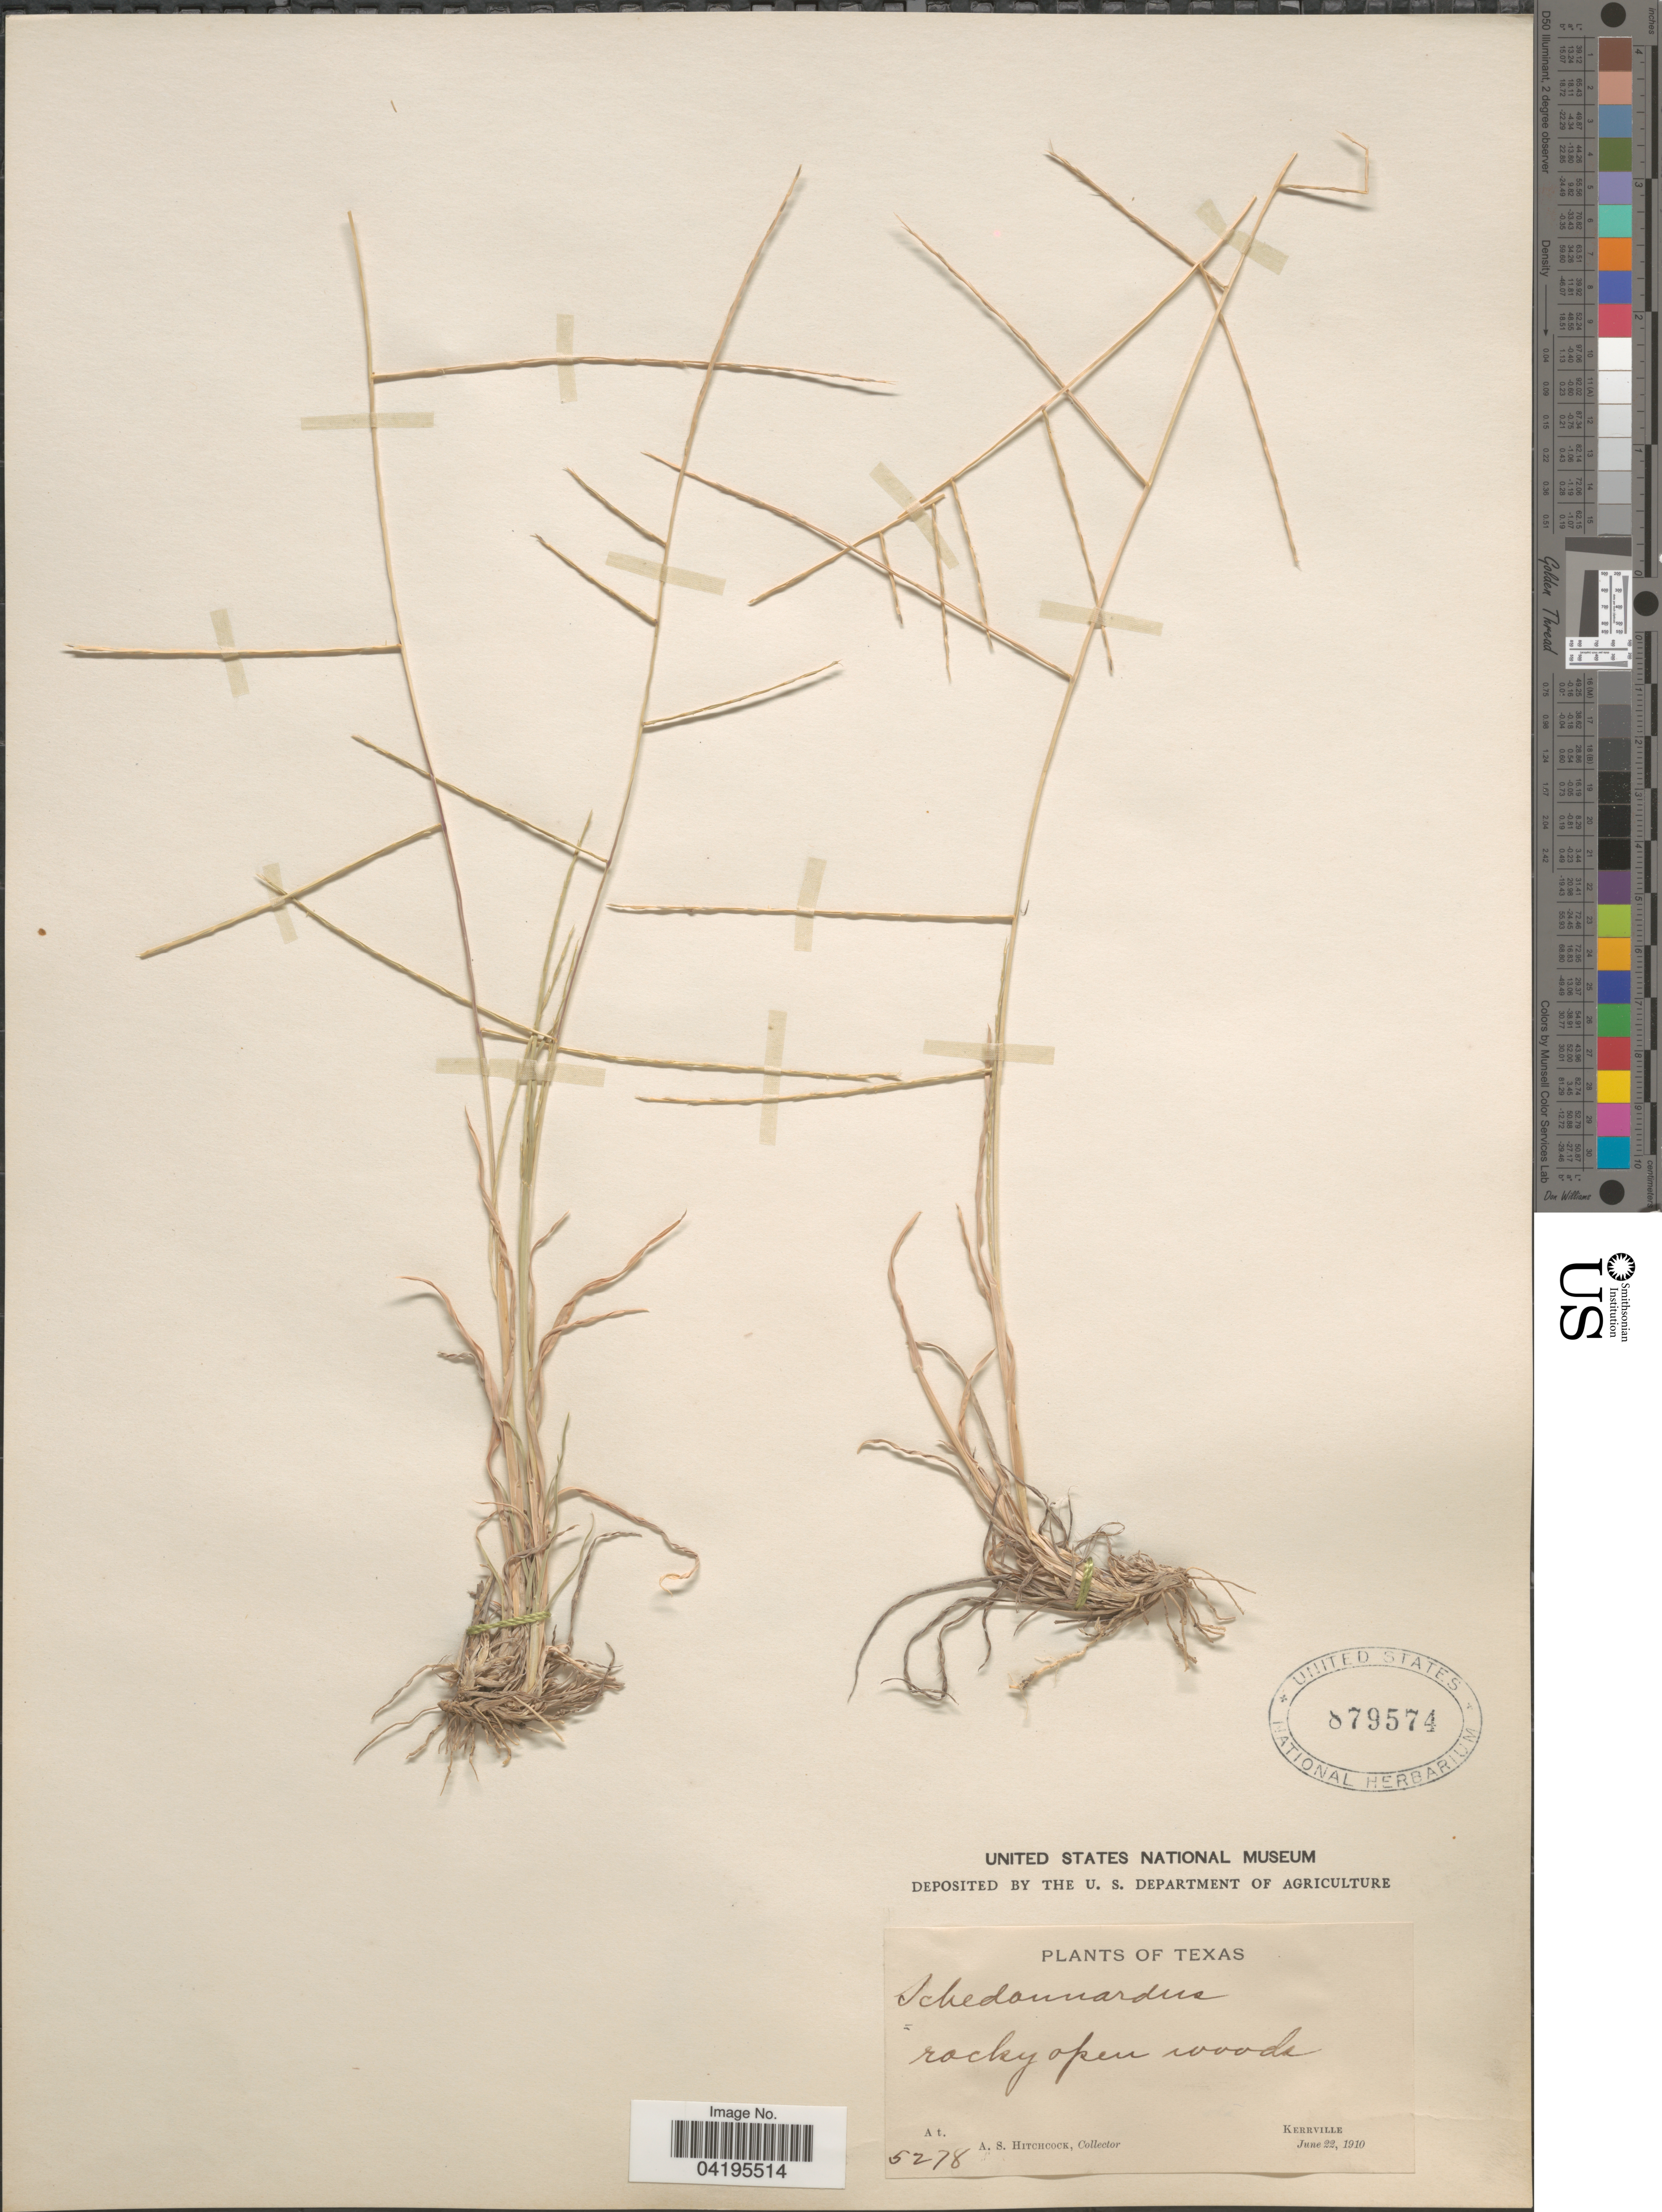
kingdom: Plantae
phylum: Tracheophyta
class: Liliopsida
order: Poales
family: Poaceae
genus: Muhlenbergia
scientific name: Muhlenbergia paniculata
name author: (Nutt.) Columbus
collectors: A. S. Hitchcock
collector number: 5278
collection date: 1910-06-22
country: United States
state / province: Texas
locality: Kerrville.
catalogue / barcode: US 879574